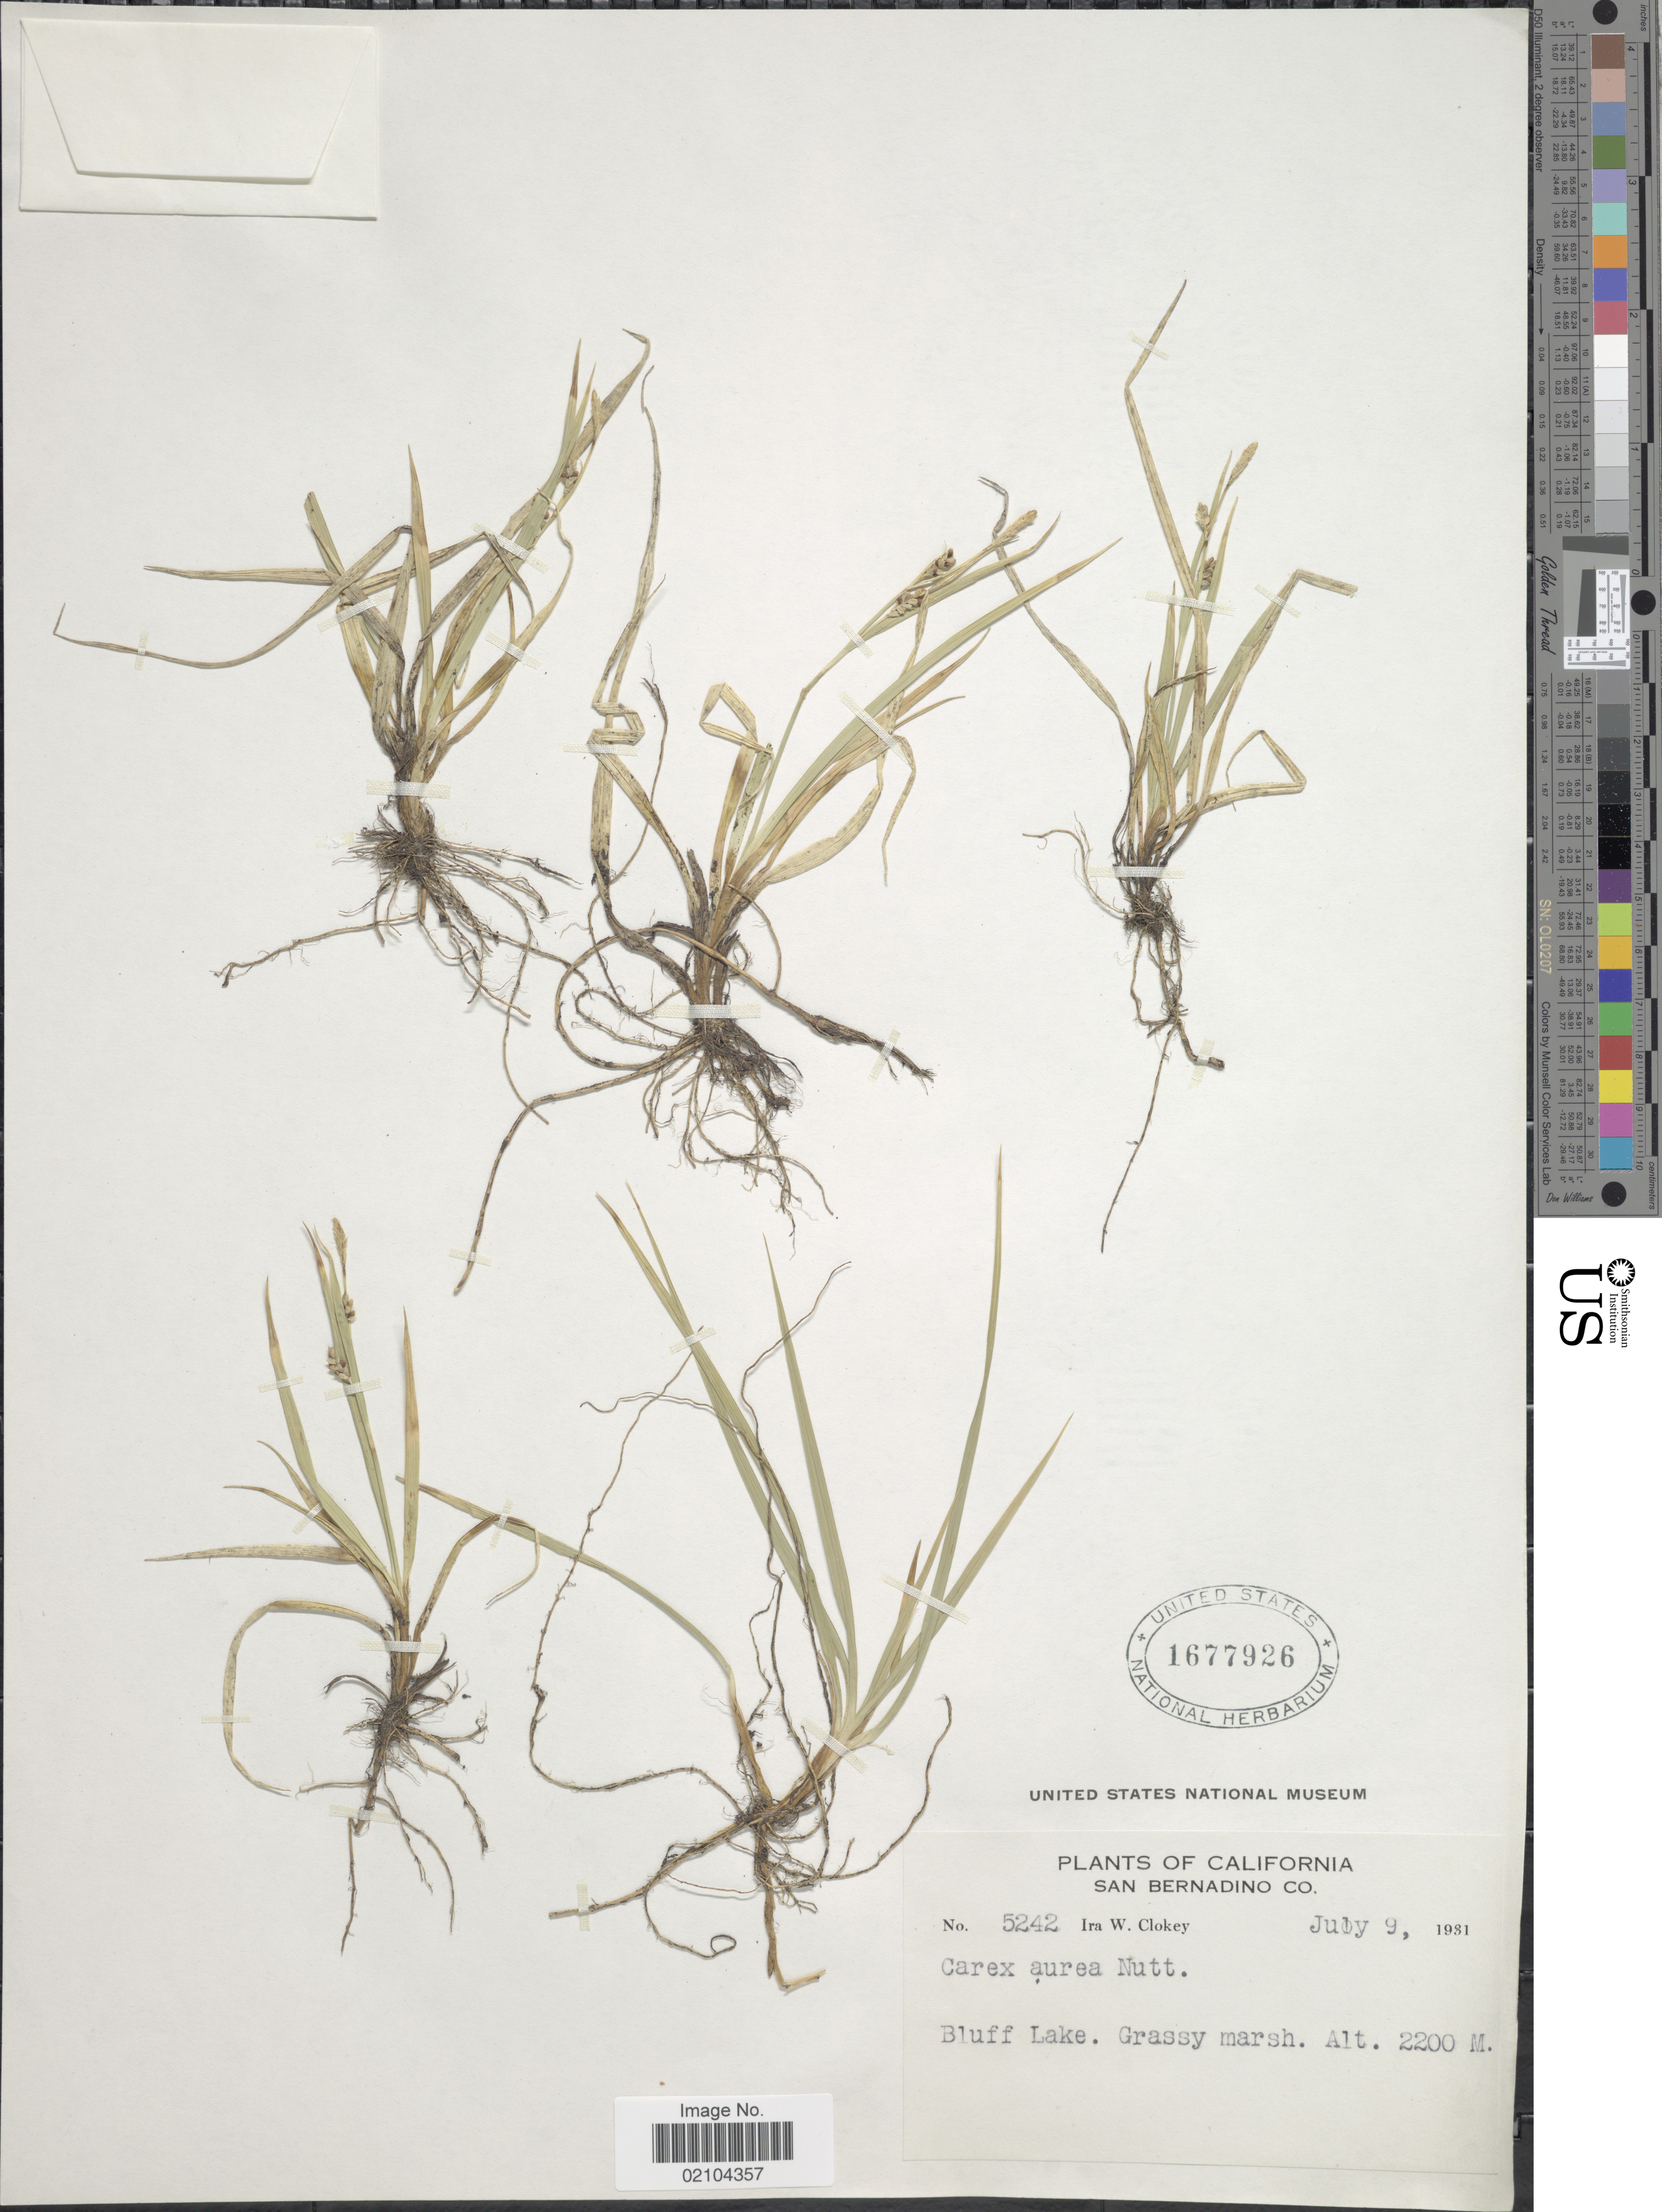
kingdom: Plantae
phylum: Tracheophyta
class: Liliopsida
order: Poales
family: Cyperaceae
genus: Carex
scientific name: Carex aurea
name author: Nutt.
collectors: I. W. Clokey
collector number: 5242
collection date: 1931-07-09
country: United States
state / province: California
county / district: San Bernardino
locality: San Bernardino Co., Bluff Lake.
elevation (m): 2200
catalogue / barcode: US 1677926